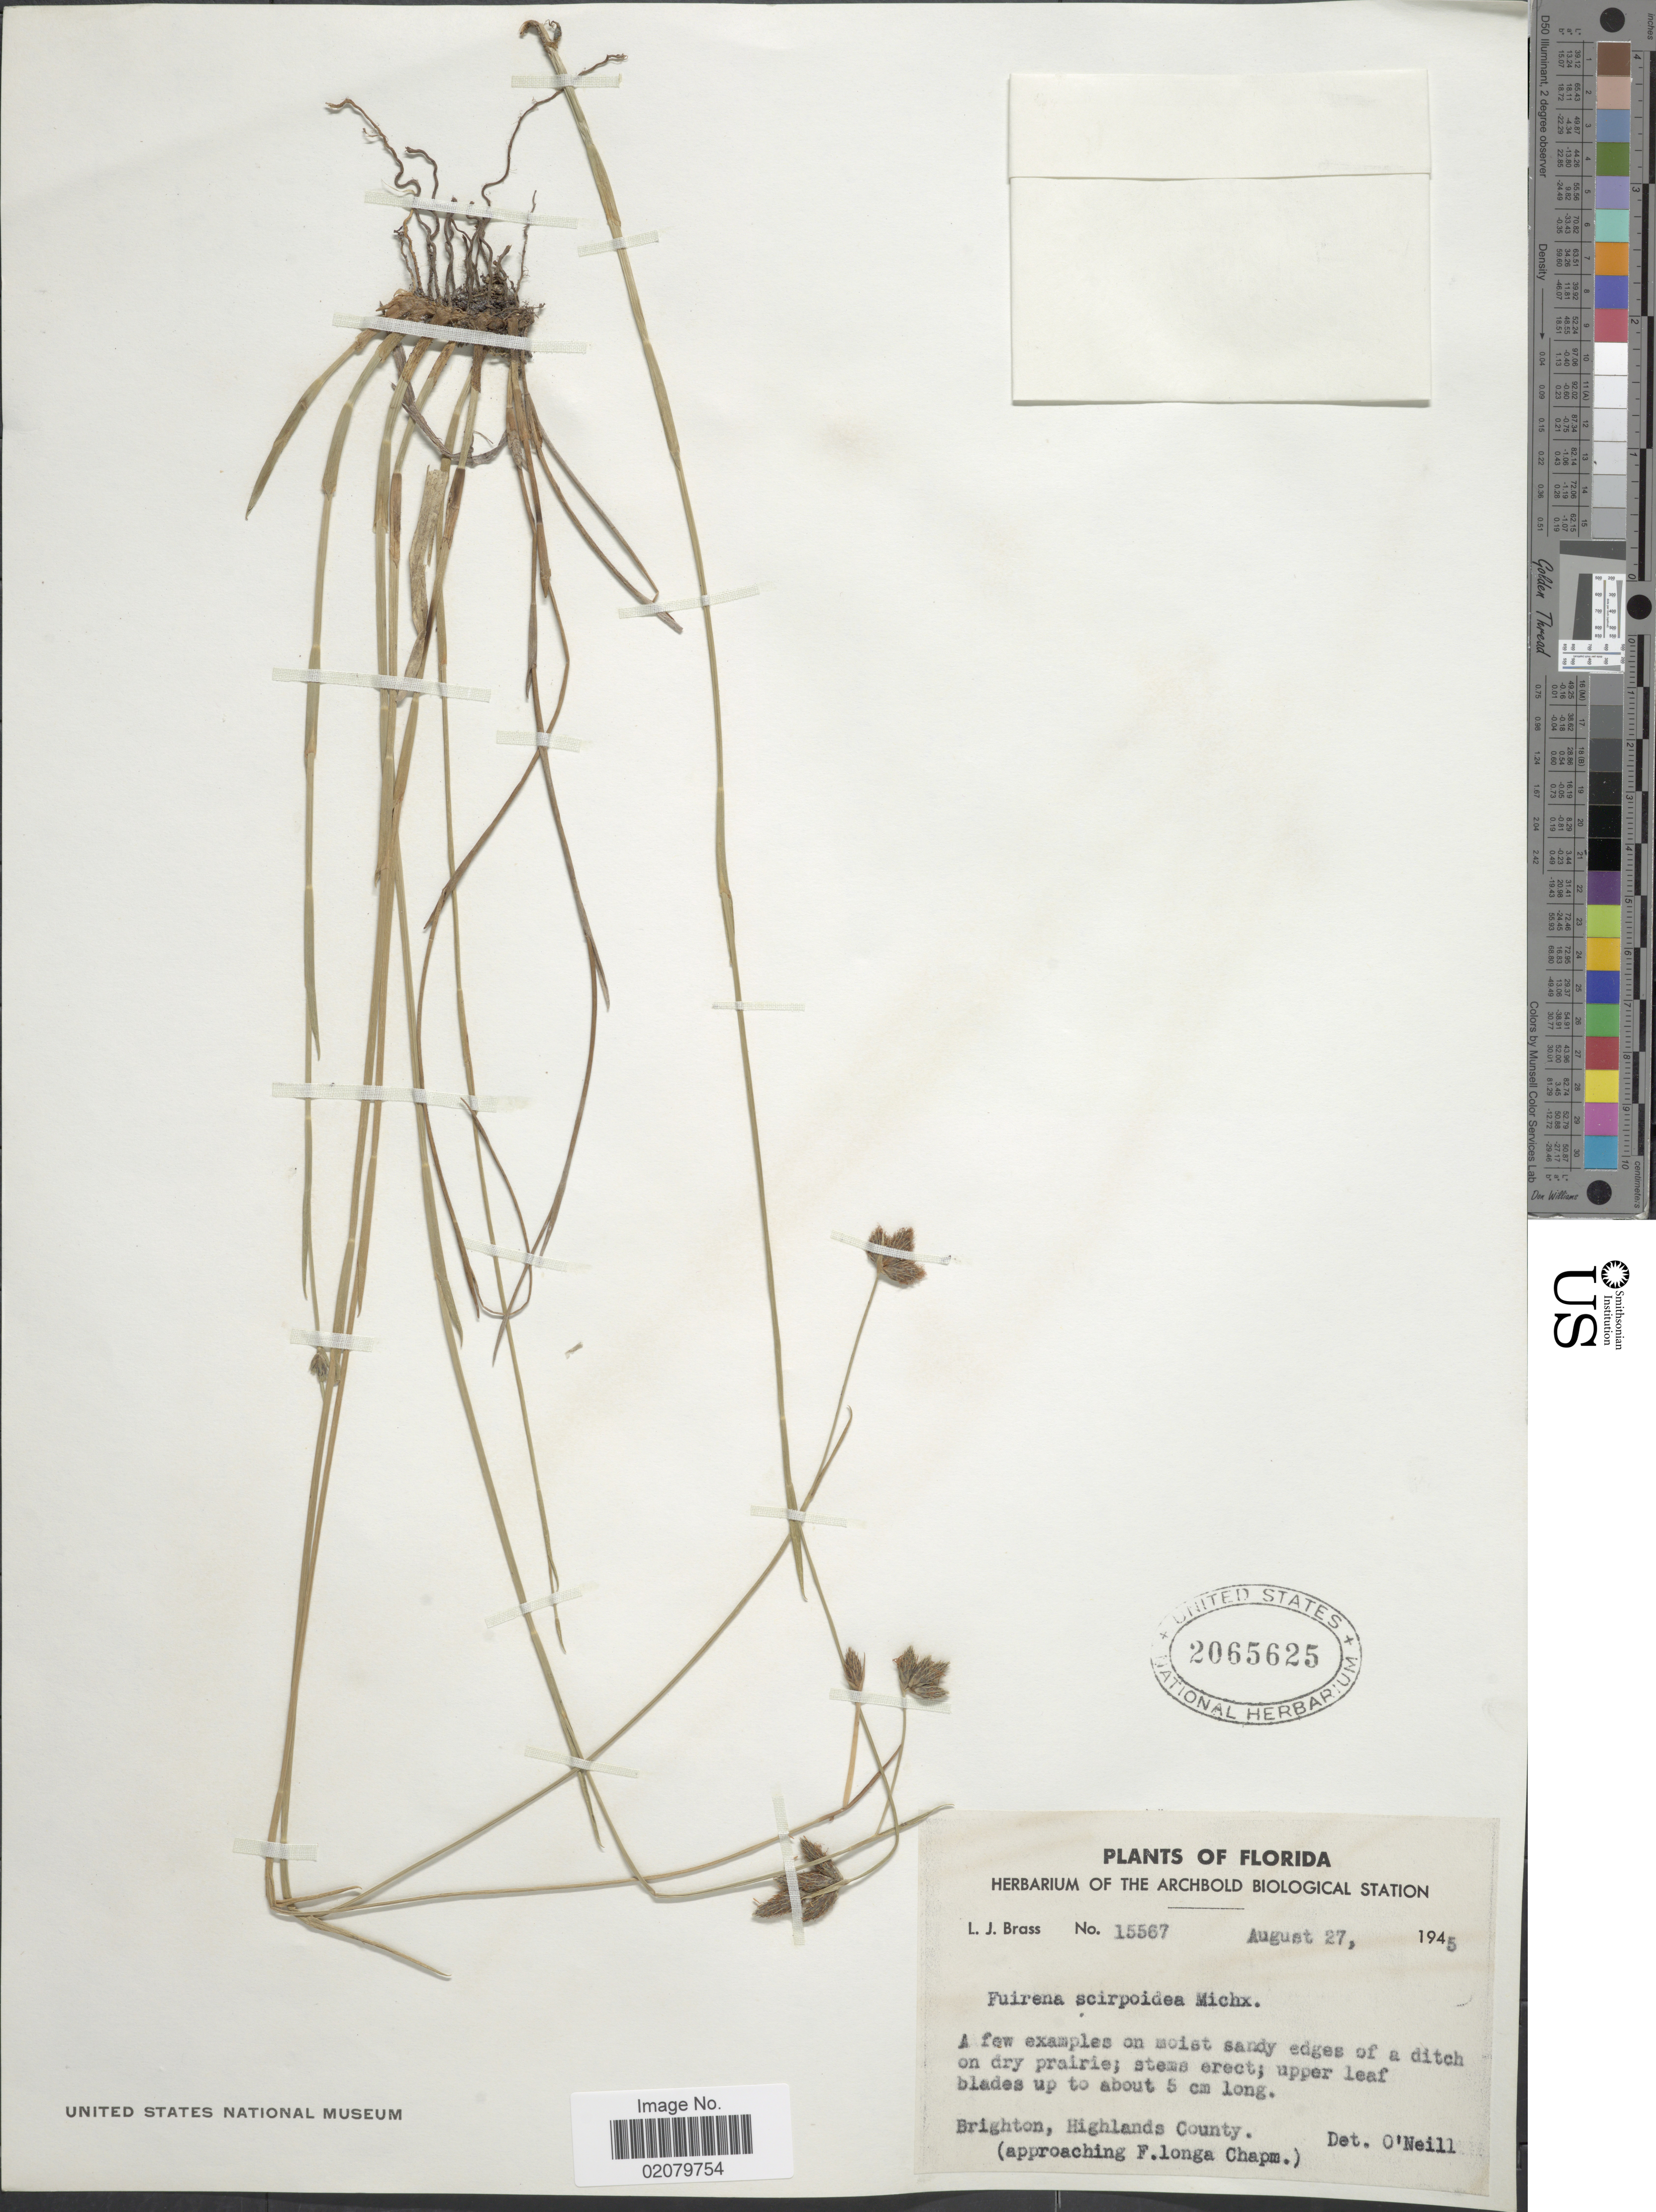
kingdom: Plantae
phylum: Tracheophyta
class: Liliopsida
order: Poales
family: Cyperaceae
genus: Fuirena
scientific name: Fuirena scirpoidea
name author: Michx.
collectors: L. J. Brass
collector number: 15567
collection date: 1945-08-27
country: United States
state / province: Florida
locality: Brighton, Highlands County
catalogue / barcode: US 2065625